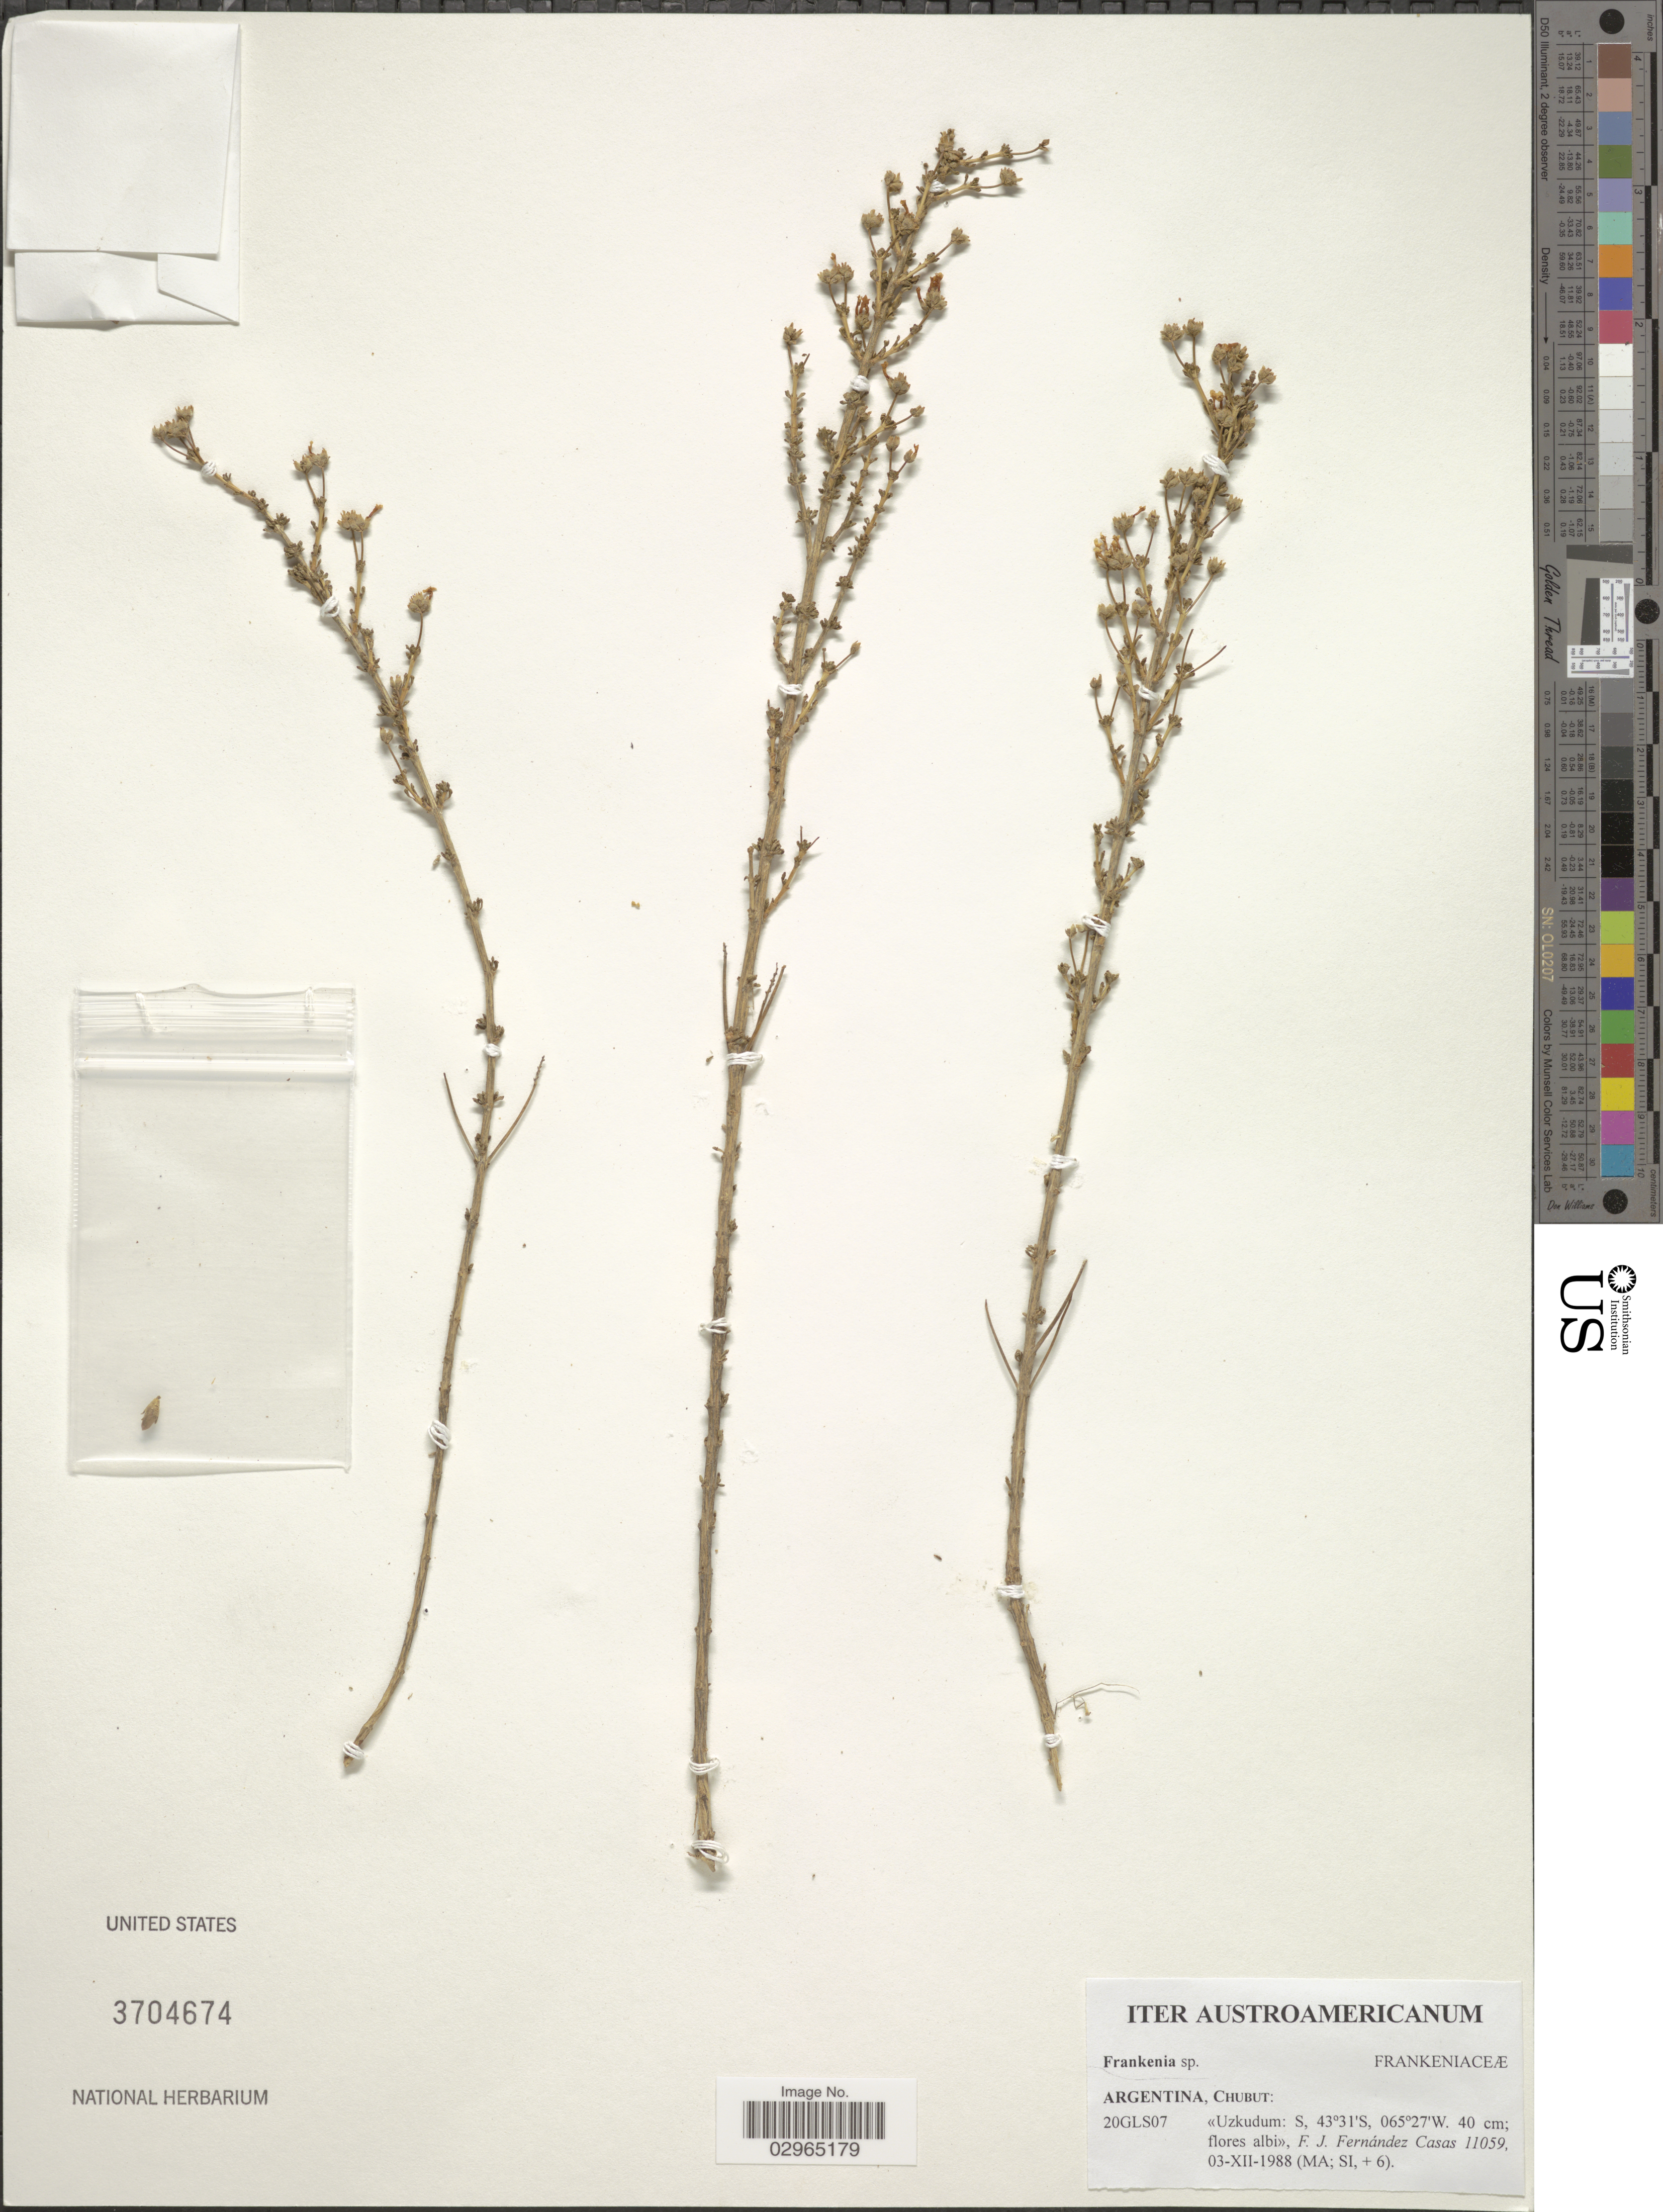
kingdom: Plantae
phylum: Tracheophyta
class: Magnoliopsida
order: Caryophyllales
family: Frankeniaceae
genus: Frankenia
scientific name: Frankenia sp.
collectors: F. Fernández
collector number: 11059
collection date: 1988-12-03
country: Argentina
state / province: Chubut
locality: Uzkudum: S.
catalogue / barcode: US 3704674